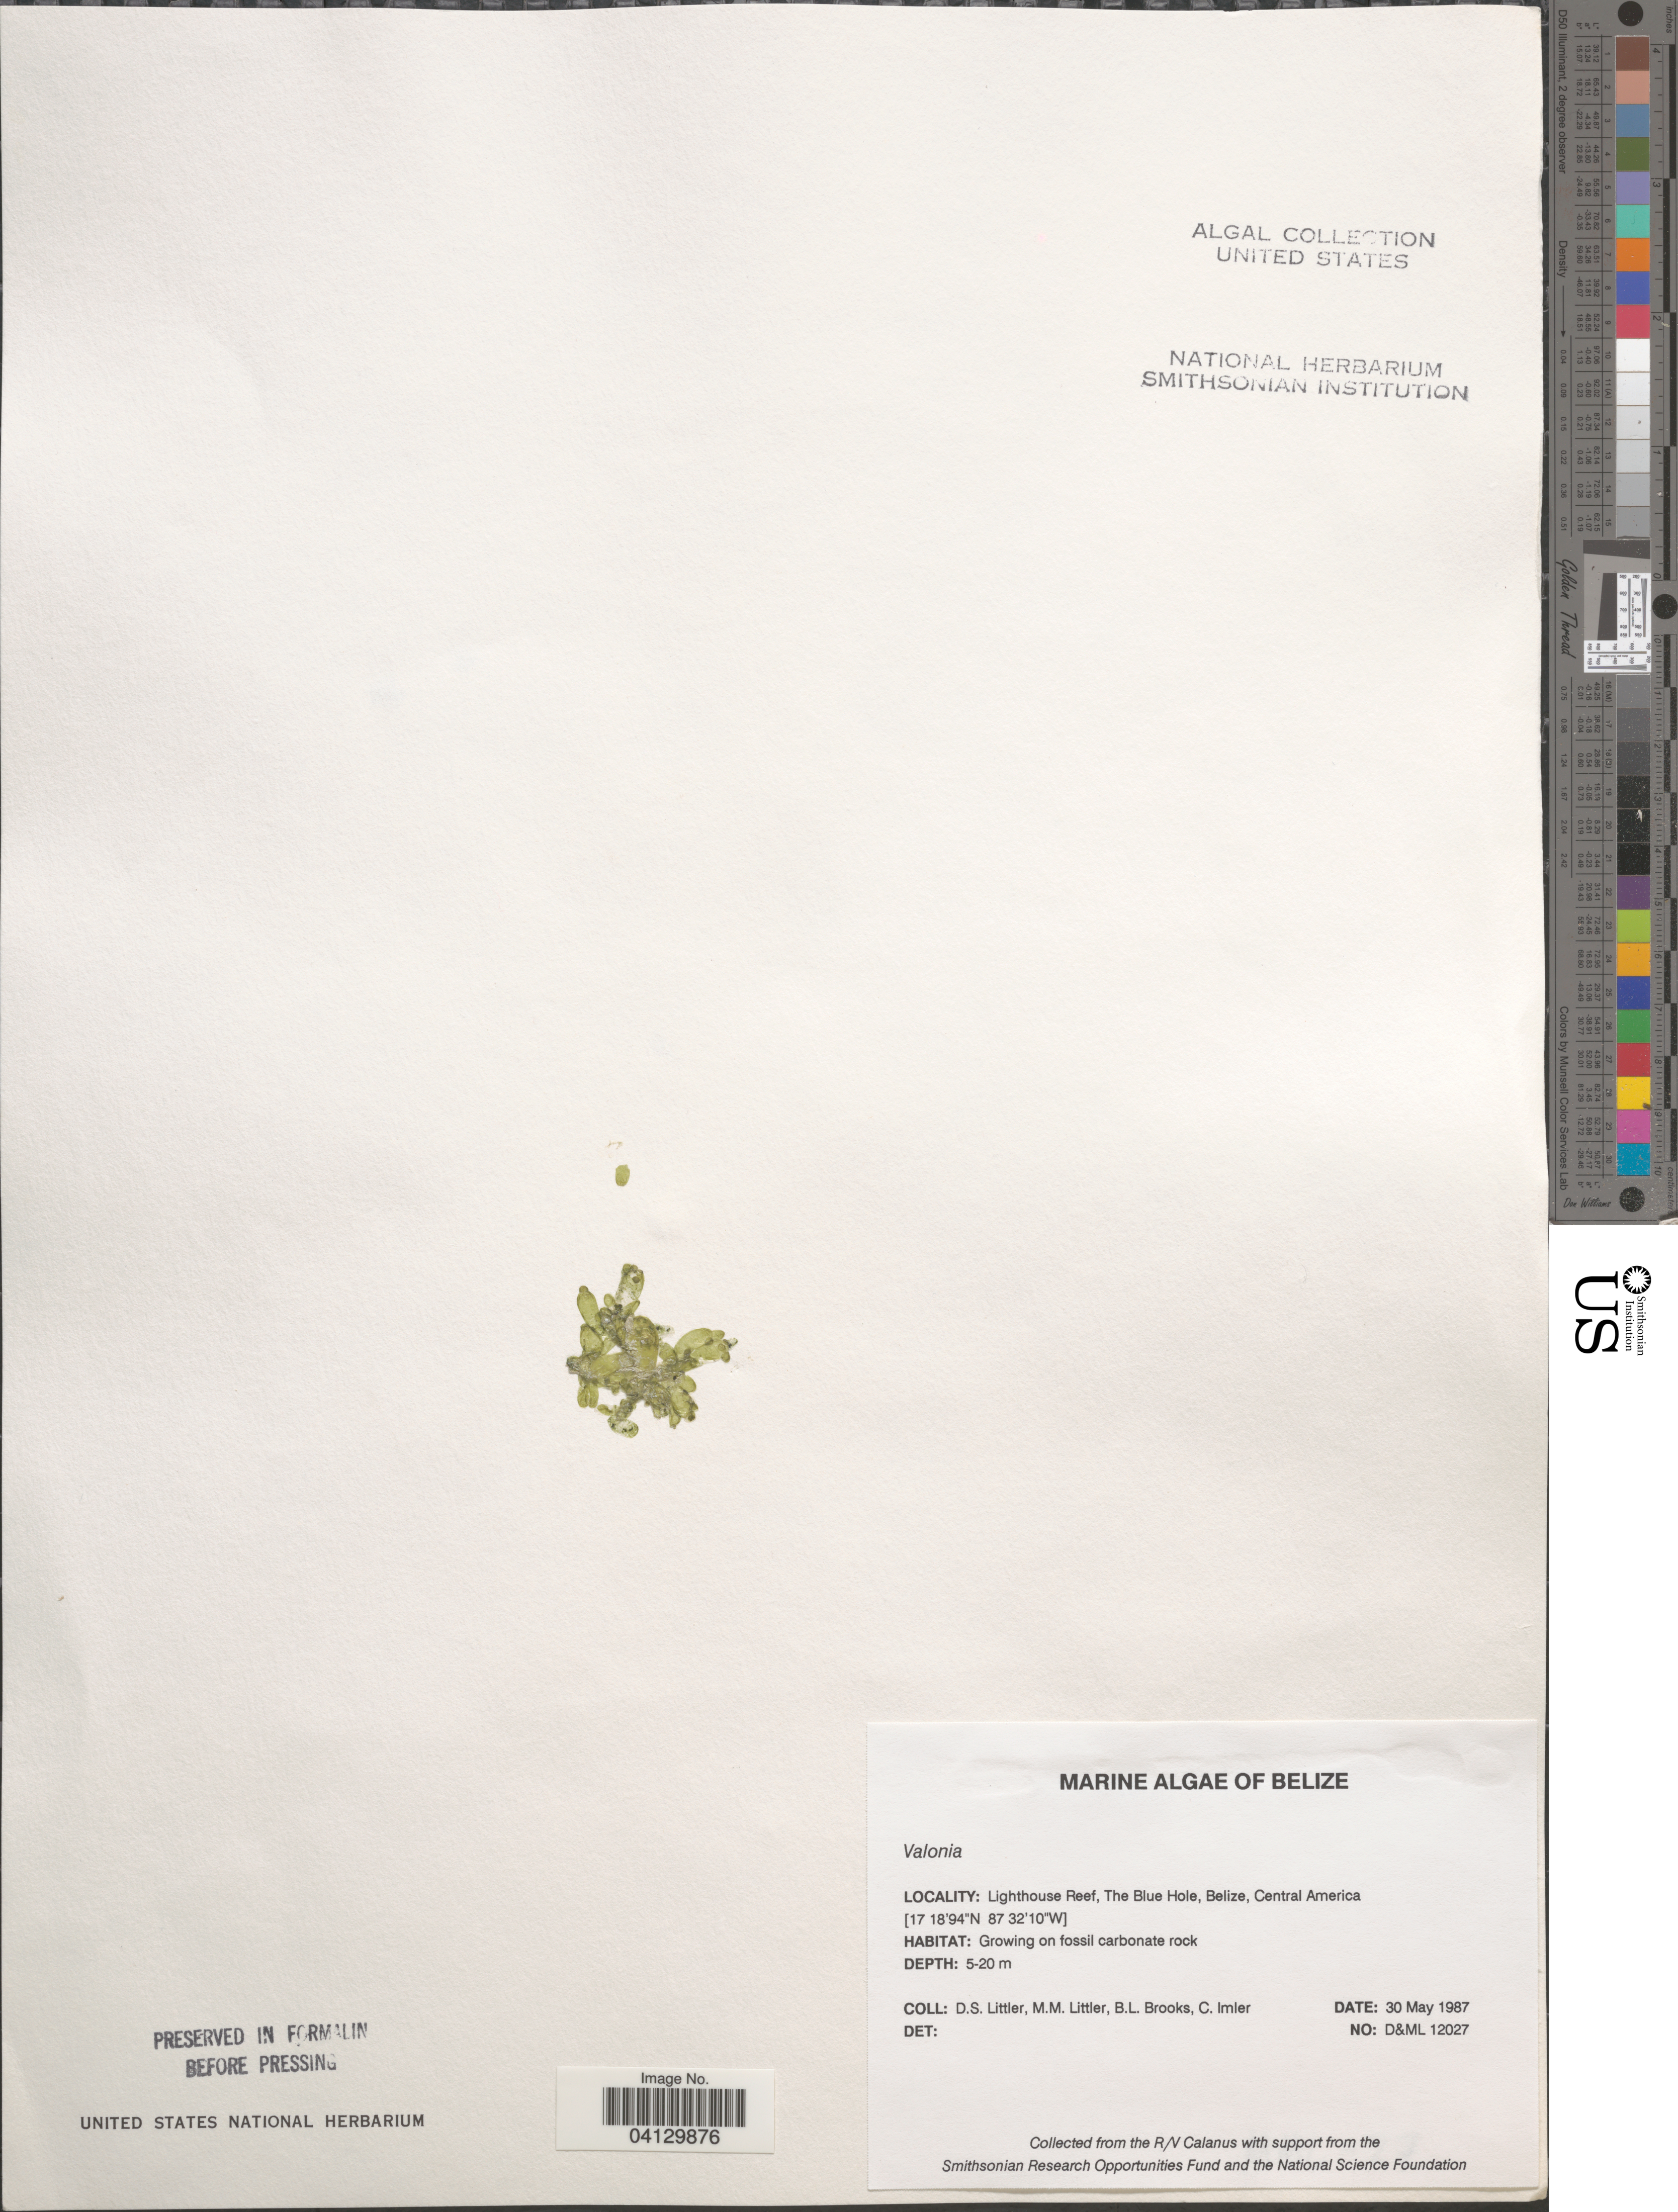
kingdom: Plantae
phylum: Chlorophyta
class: Ulvophyceae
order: Siphonocladales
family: Valoniaceae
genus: Valonia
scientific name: Valonia sp.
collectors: D. S. Littler, B. Brooks & C. Imler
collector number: D&ML12027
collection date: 1987-05-30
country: Belize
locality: Lighthouse Reef, The Blue Hole.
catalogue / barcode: US 328874